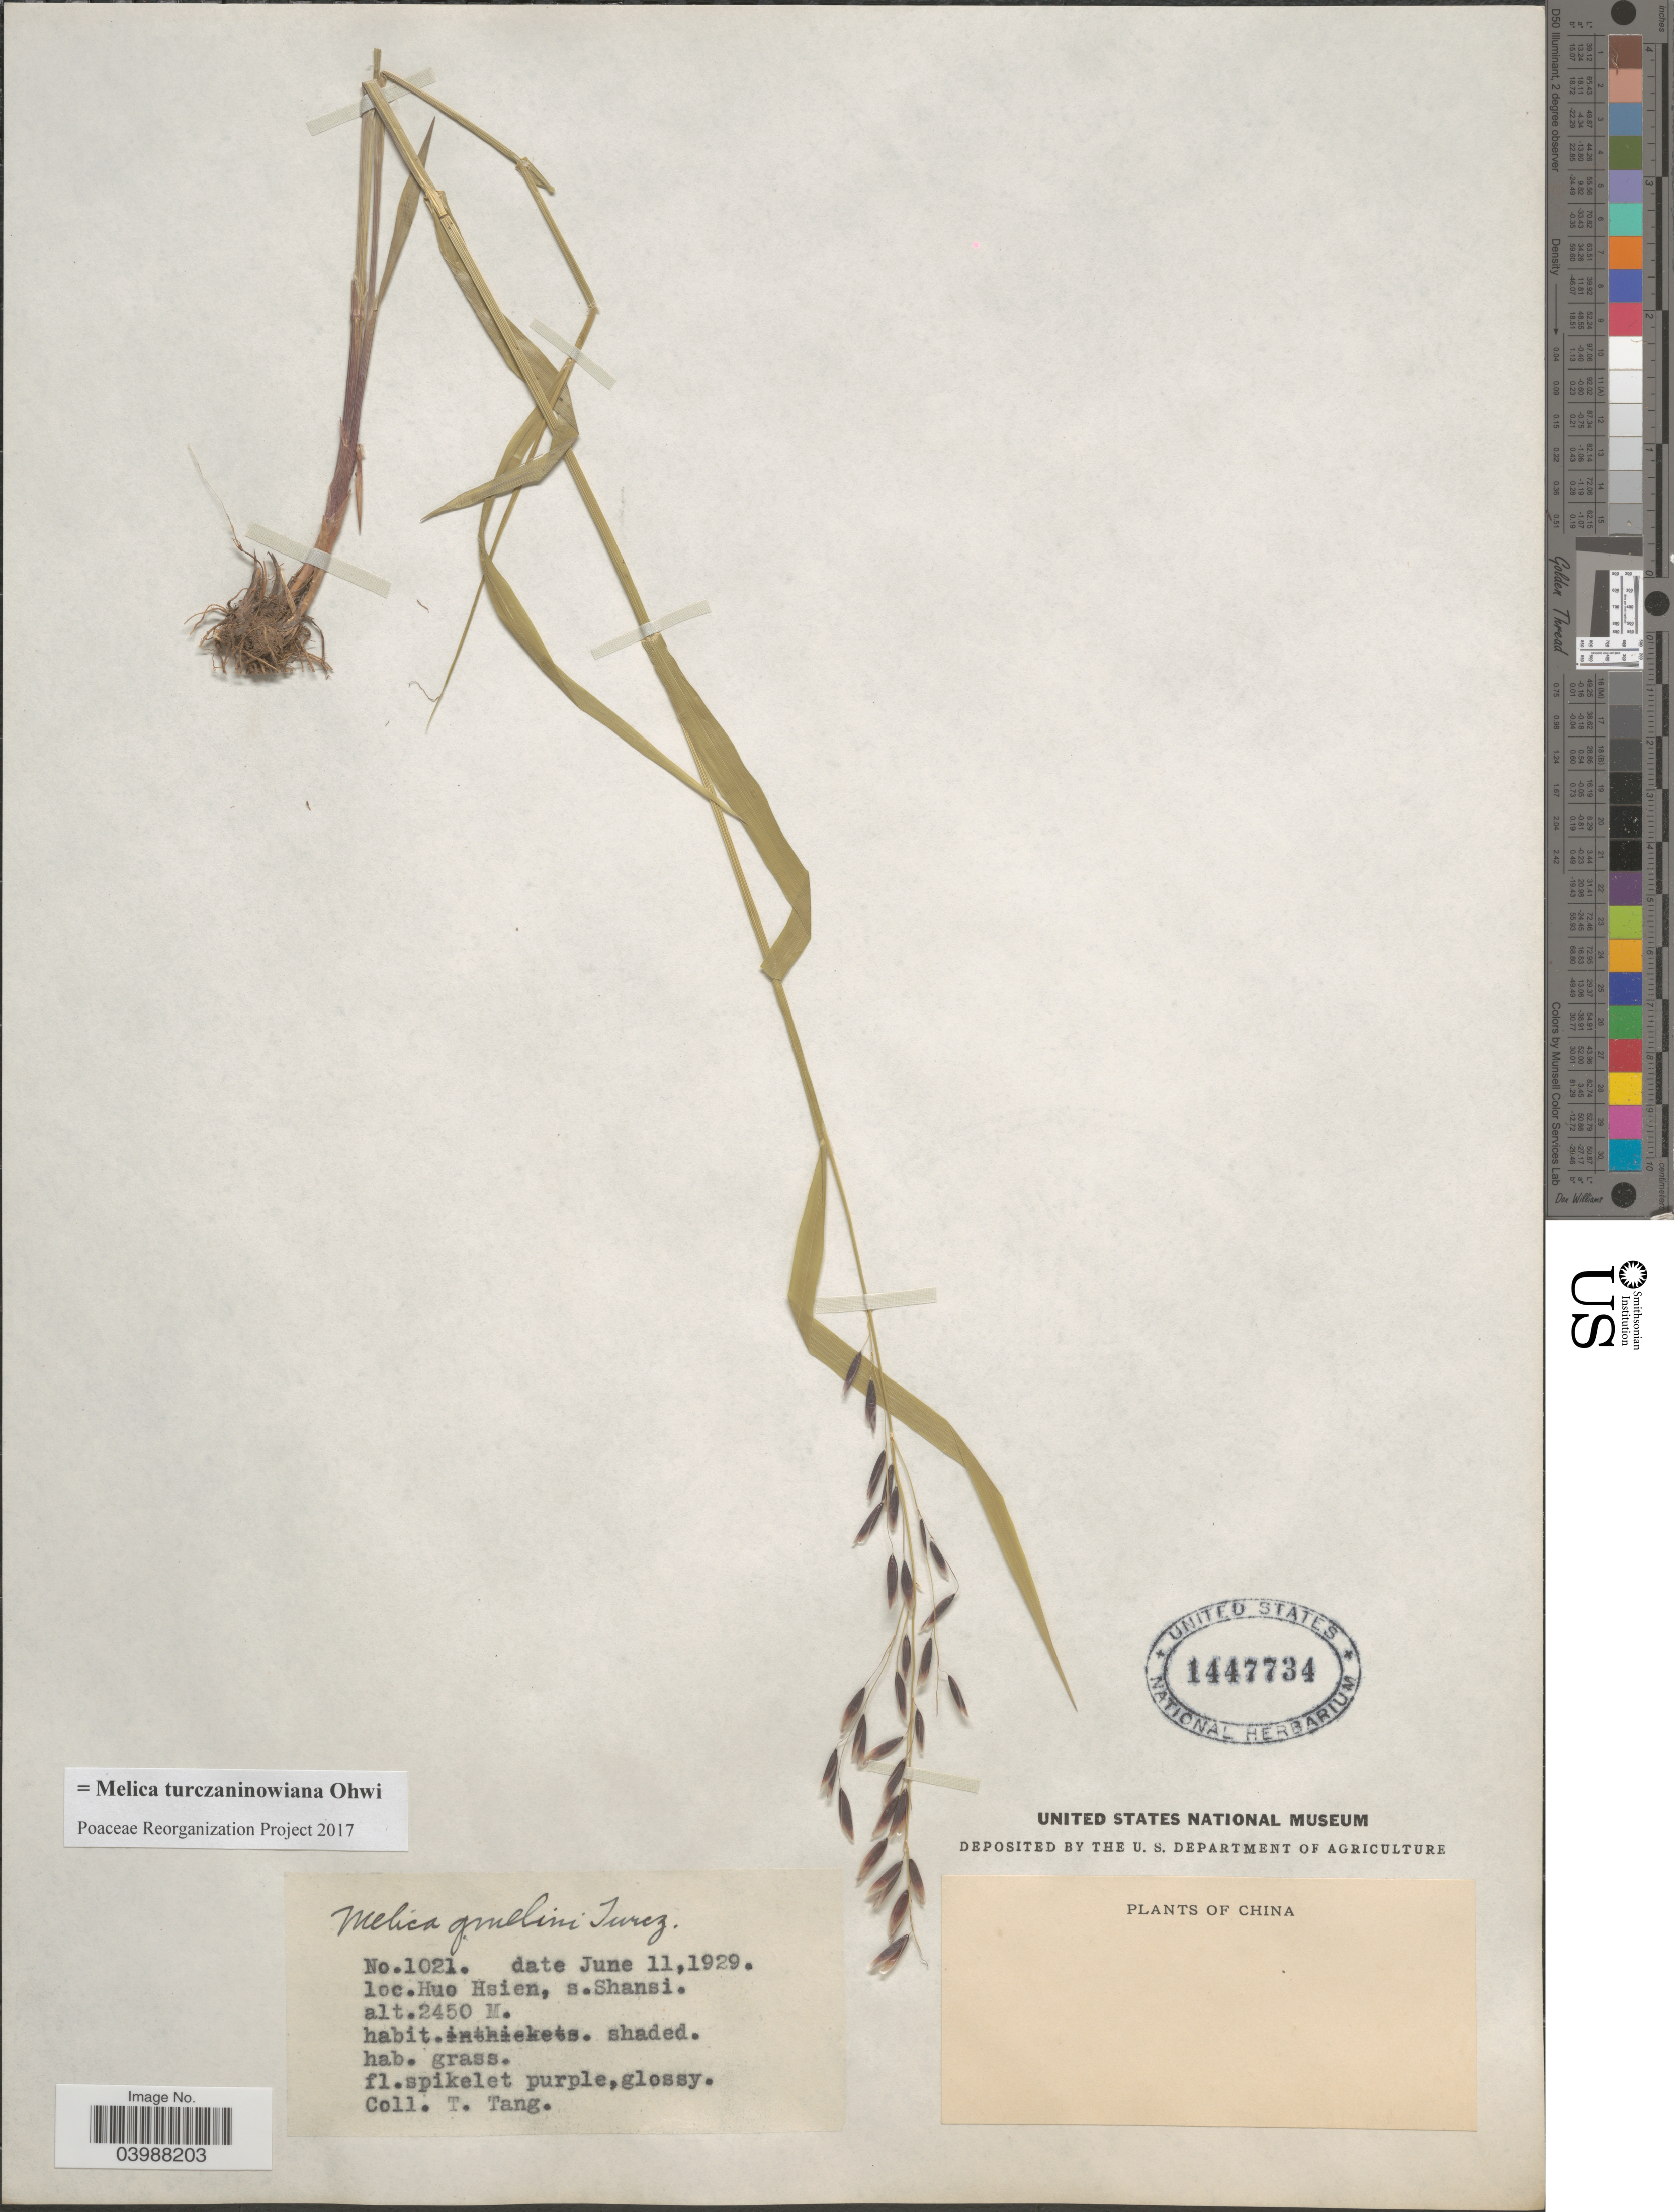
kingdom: Plantae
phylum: Tracheophyta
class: Liliopsida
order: Poales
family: Poaceae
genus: Melica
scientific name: Melica turczaninowiana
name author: Ohwi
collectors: T. Tang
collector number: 1021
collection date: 1929-06-11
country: China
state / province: Shanxi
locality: Huo Hsien, s. Shansi.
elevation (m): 2450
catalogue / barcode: US 1447734